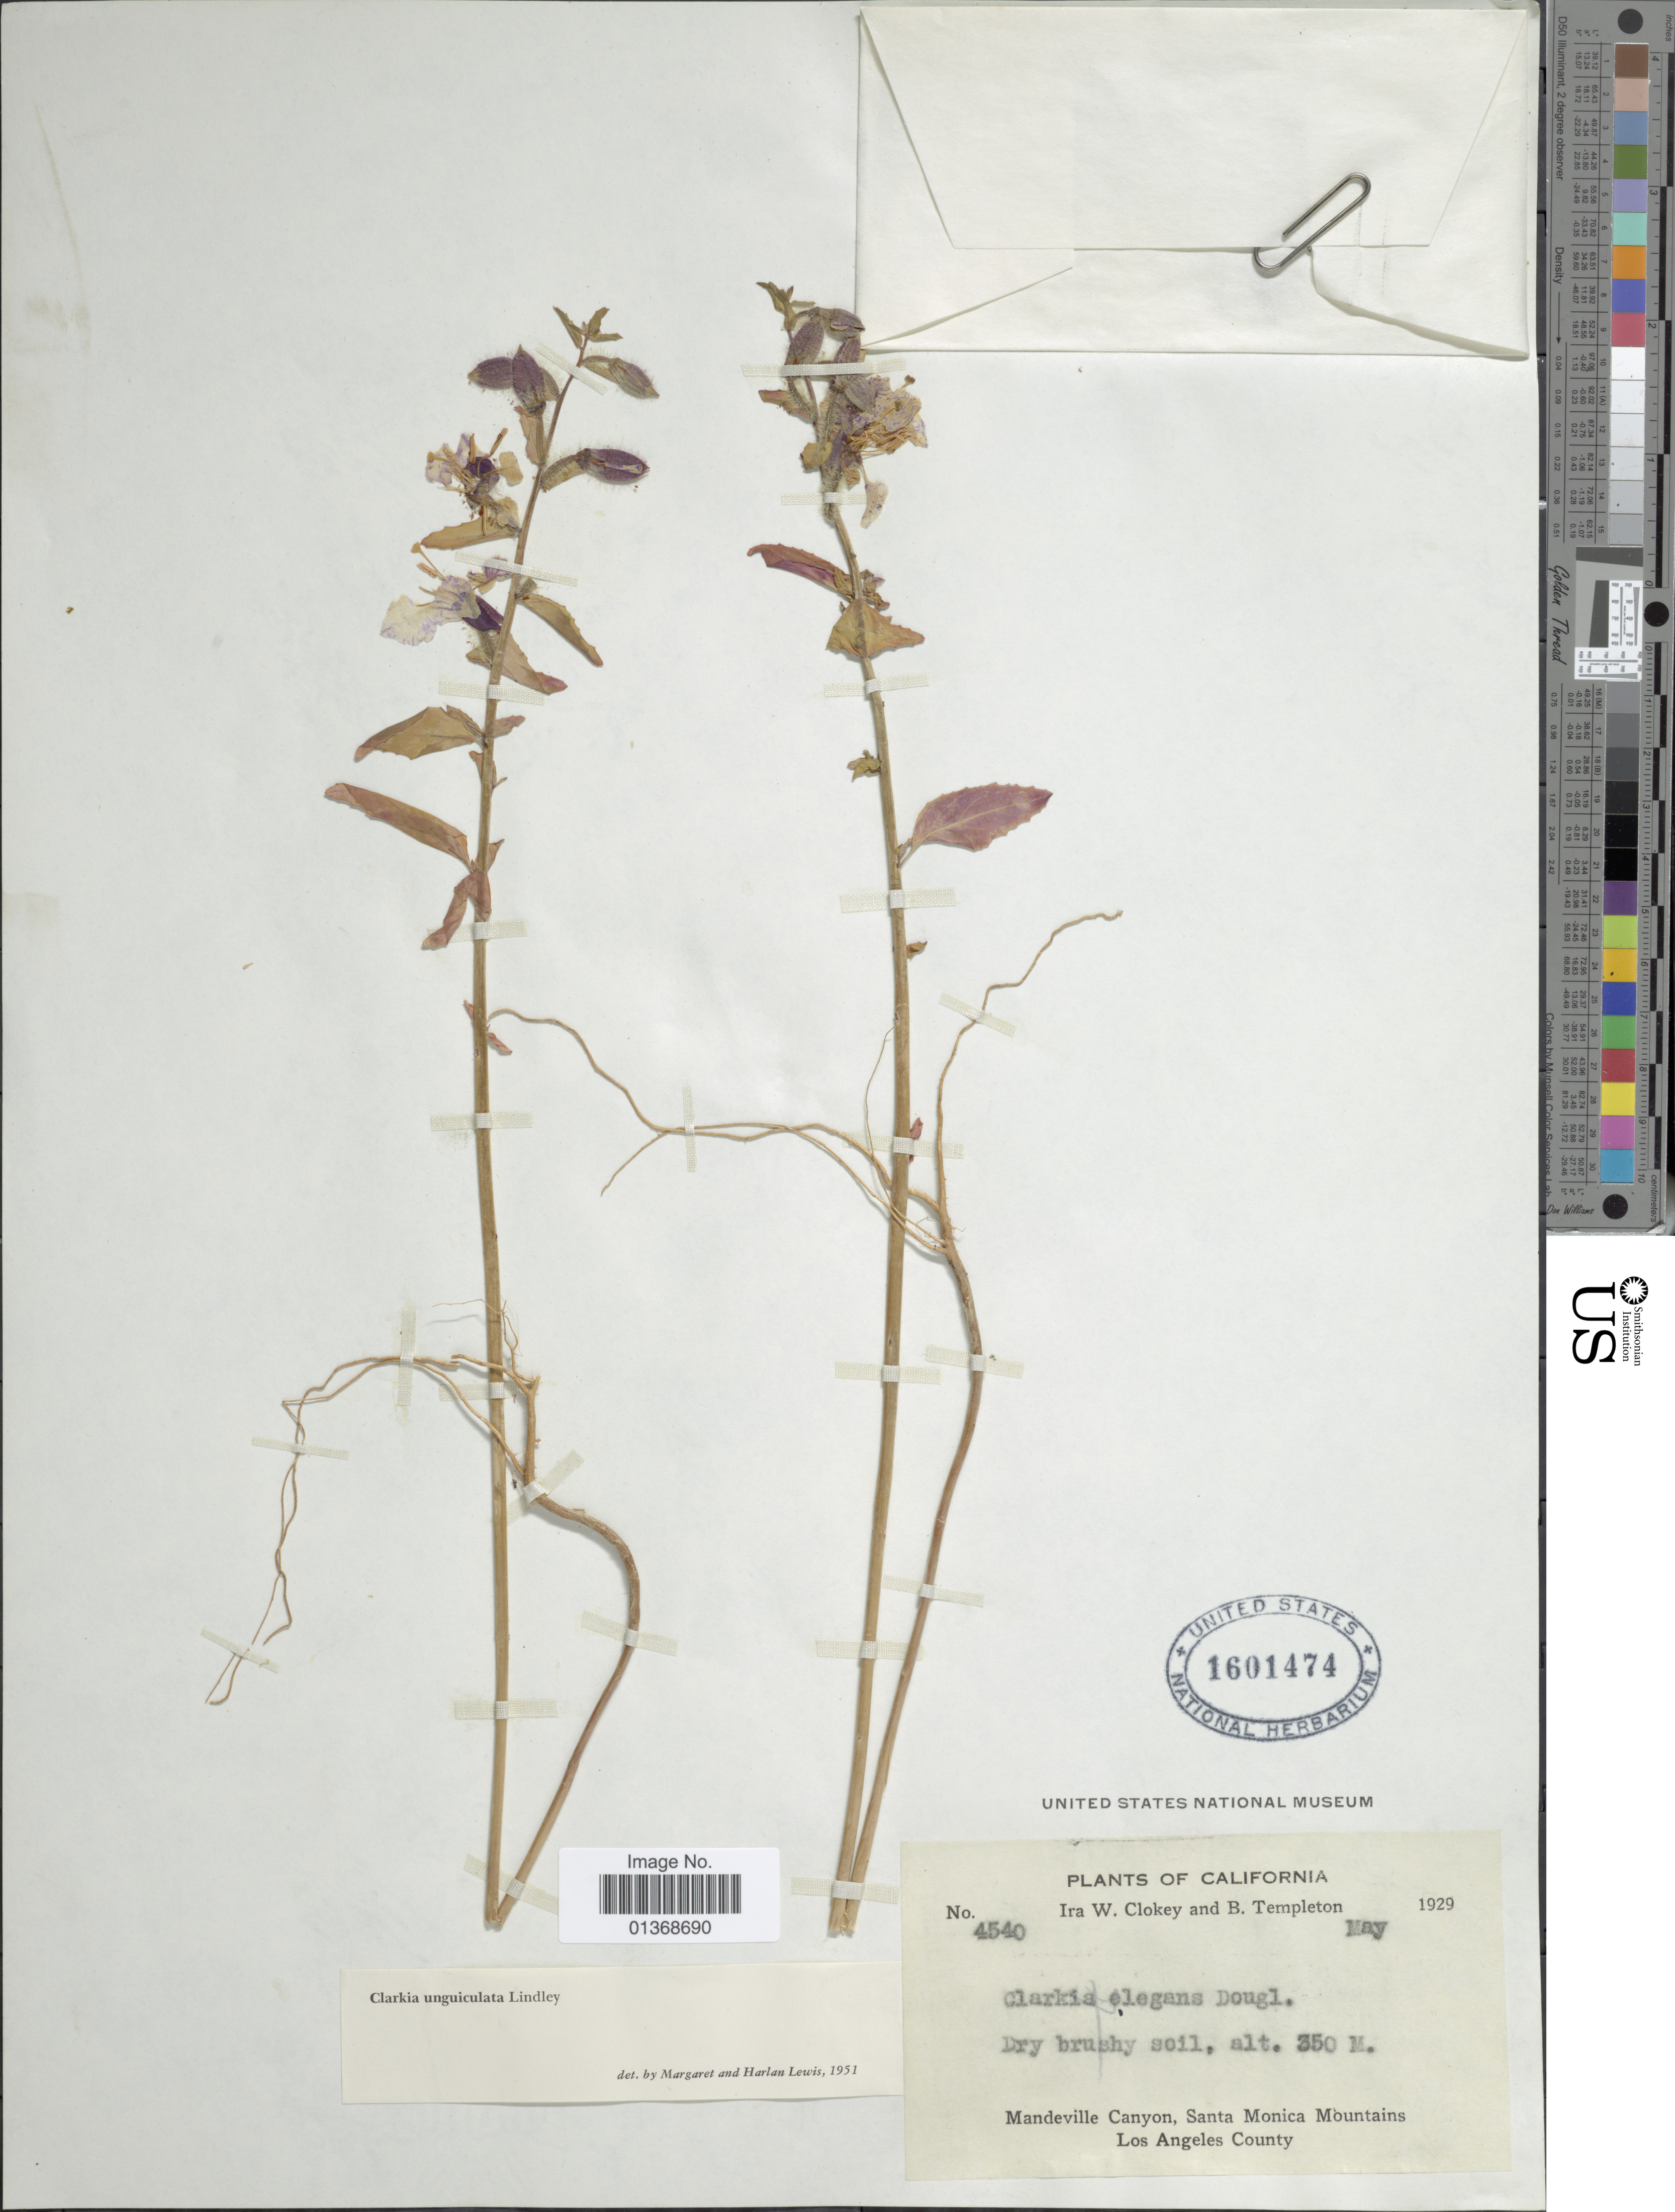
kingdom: Plantae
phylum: Tracheophyta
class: Magnoliopsida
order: Myrtales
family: Onagraceae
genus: Clarkia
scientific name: Clarkia unguiculata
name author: Lindl.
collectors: I. W. Clokey & B. Templeton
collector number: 4540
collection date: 1929-05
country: United States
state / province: California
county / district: Los Angeles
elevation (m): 350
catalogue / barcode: US 1601474